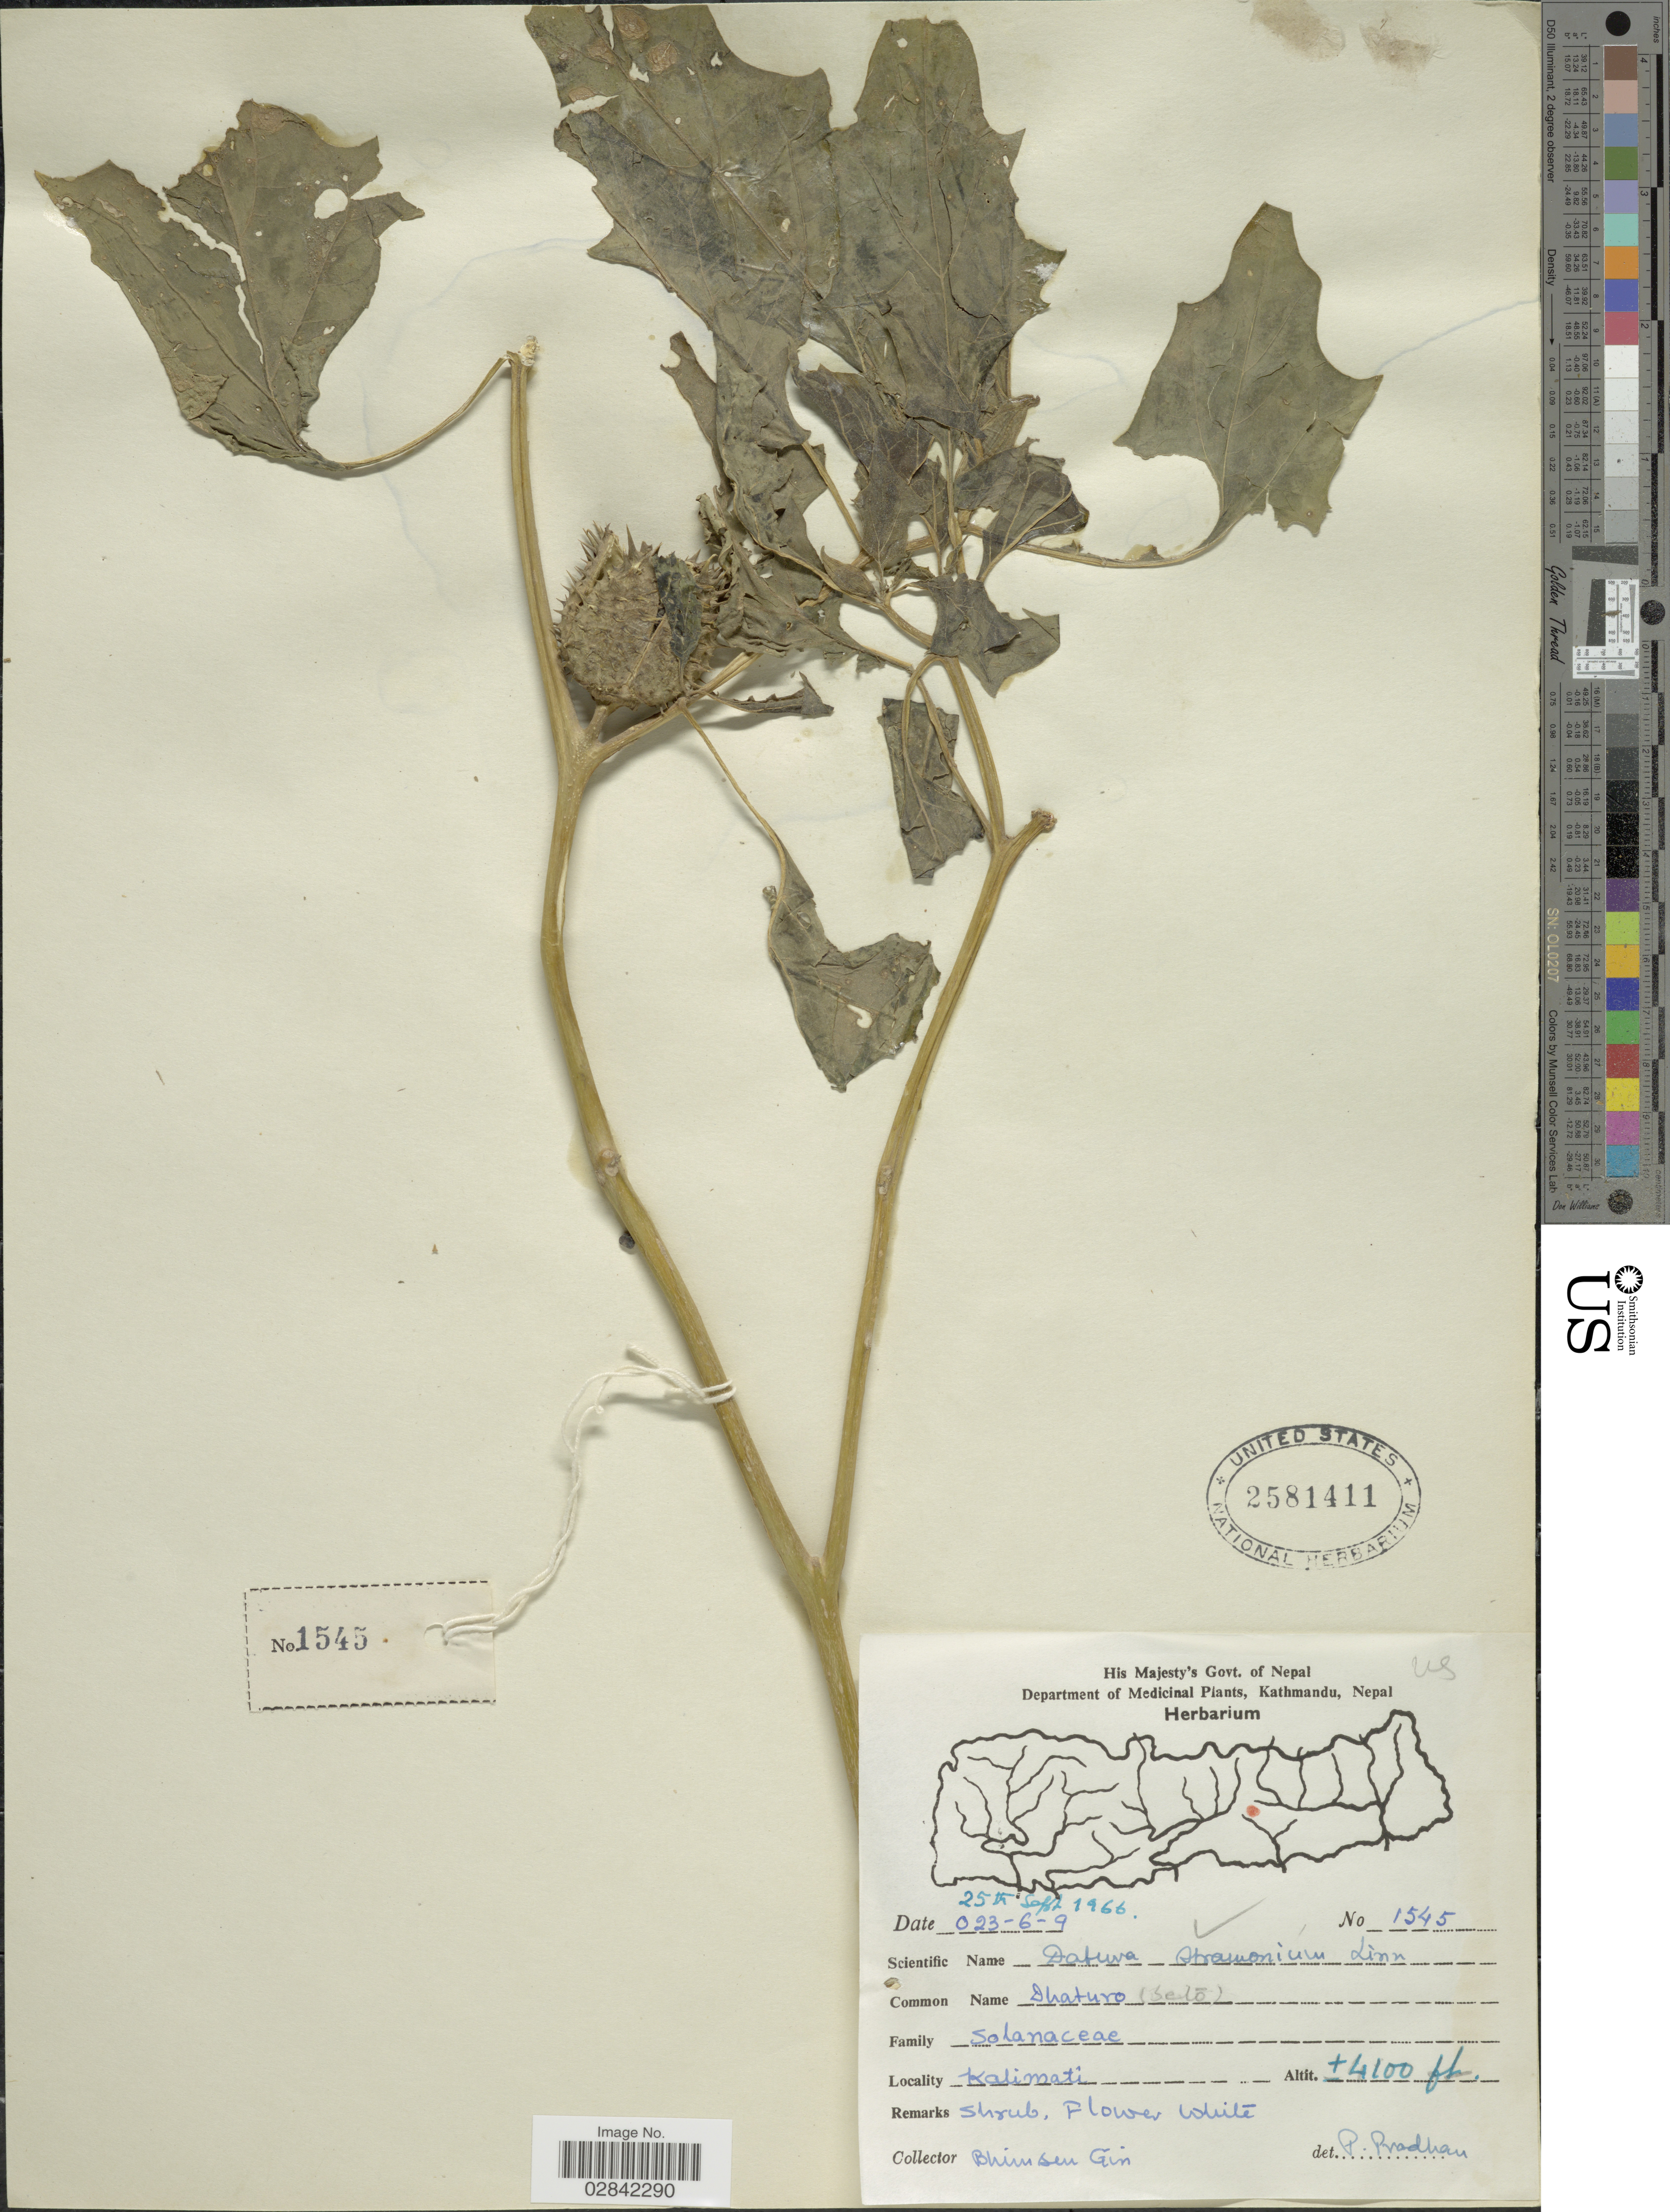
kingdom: Plantae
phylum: Tracheophyta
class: Magnoliopsida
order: Solanales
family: Solanaceae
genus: Datura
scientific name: Datura stramonium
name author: L.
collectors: B. Gin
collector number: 1545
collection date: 1966-09-25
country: Nepal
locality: Kalimati.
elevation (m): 1250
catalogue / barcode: US 2581411